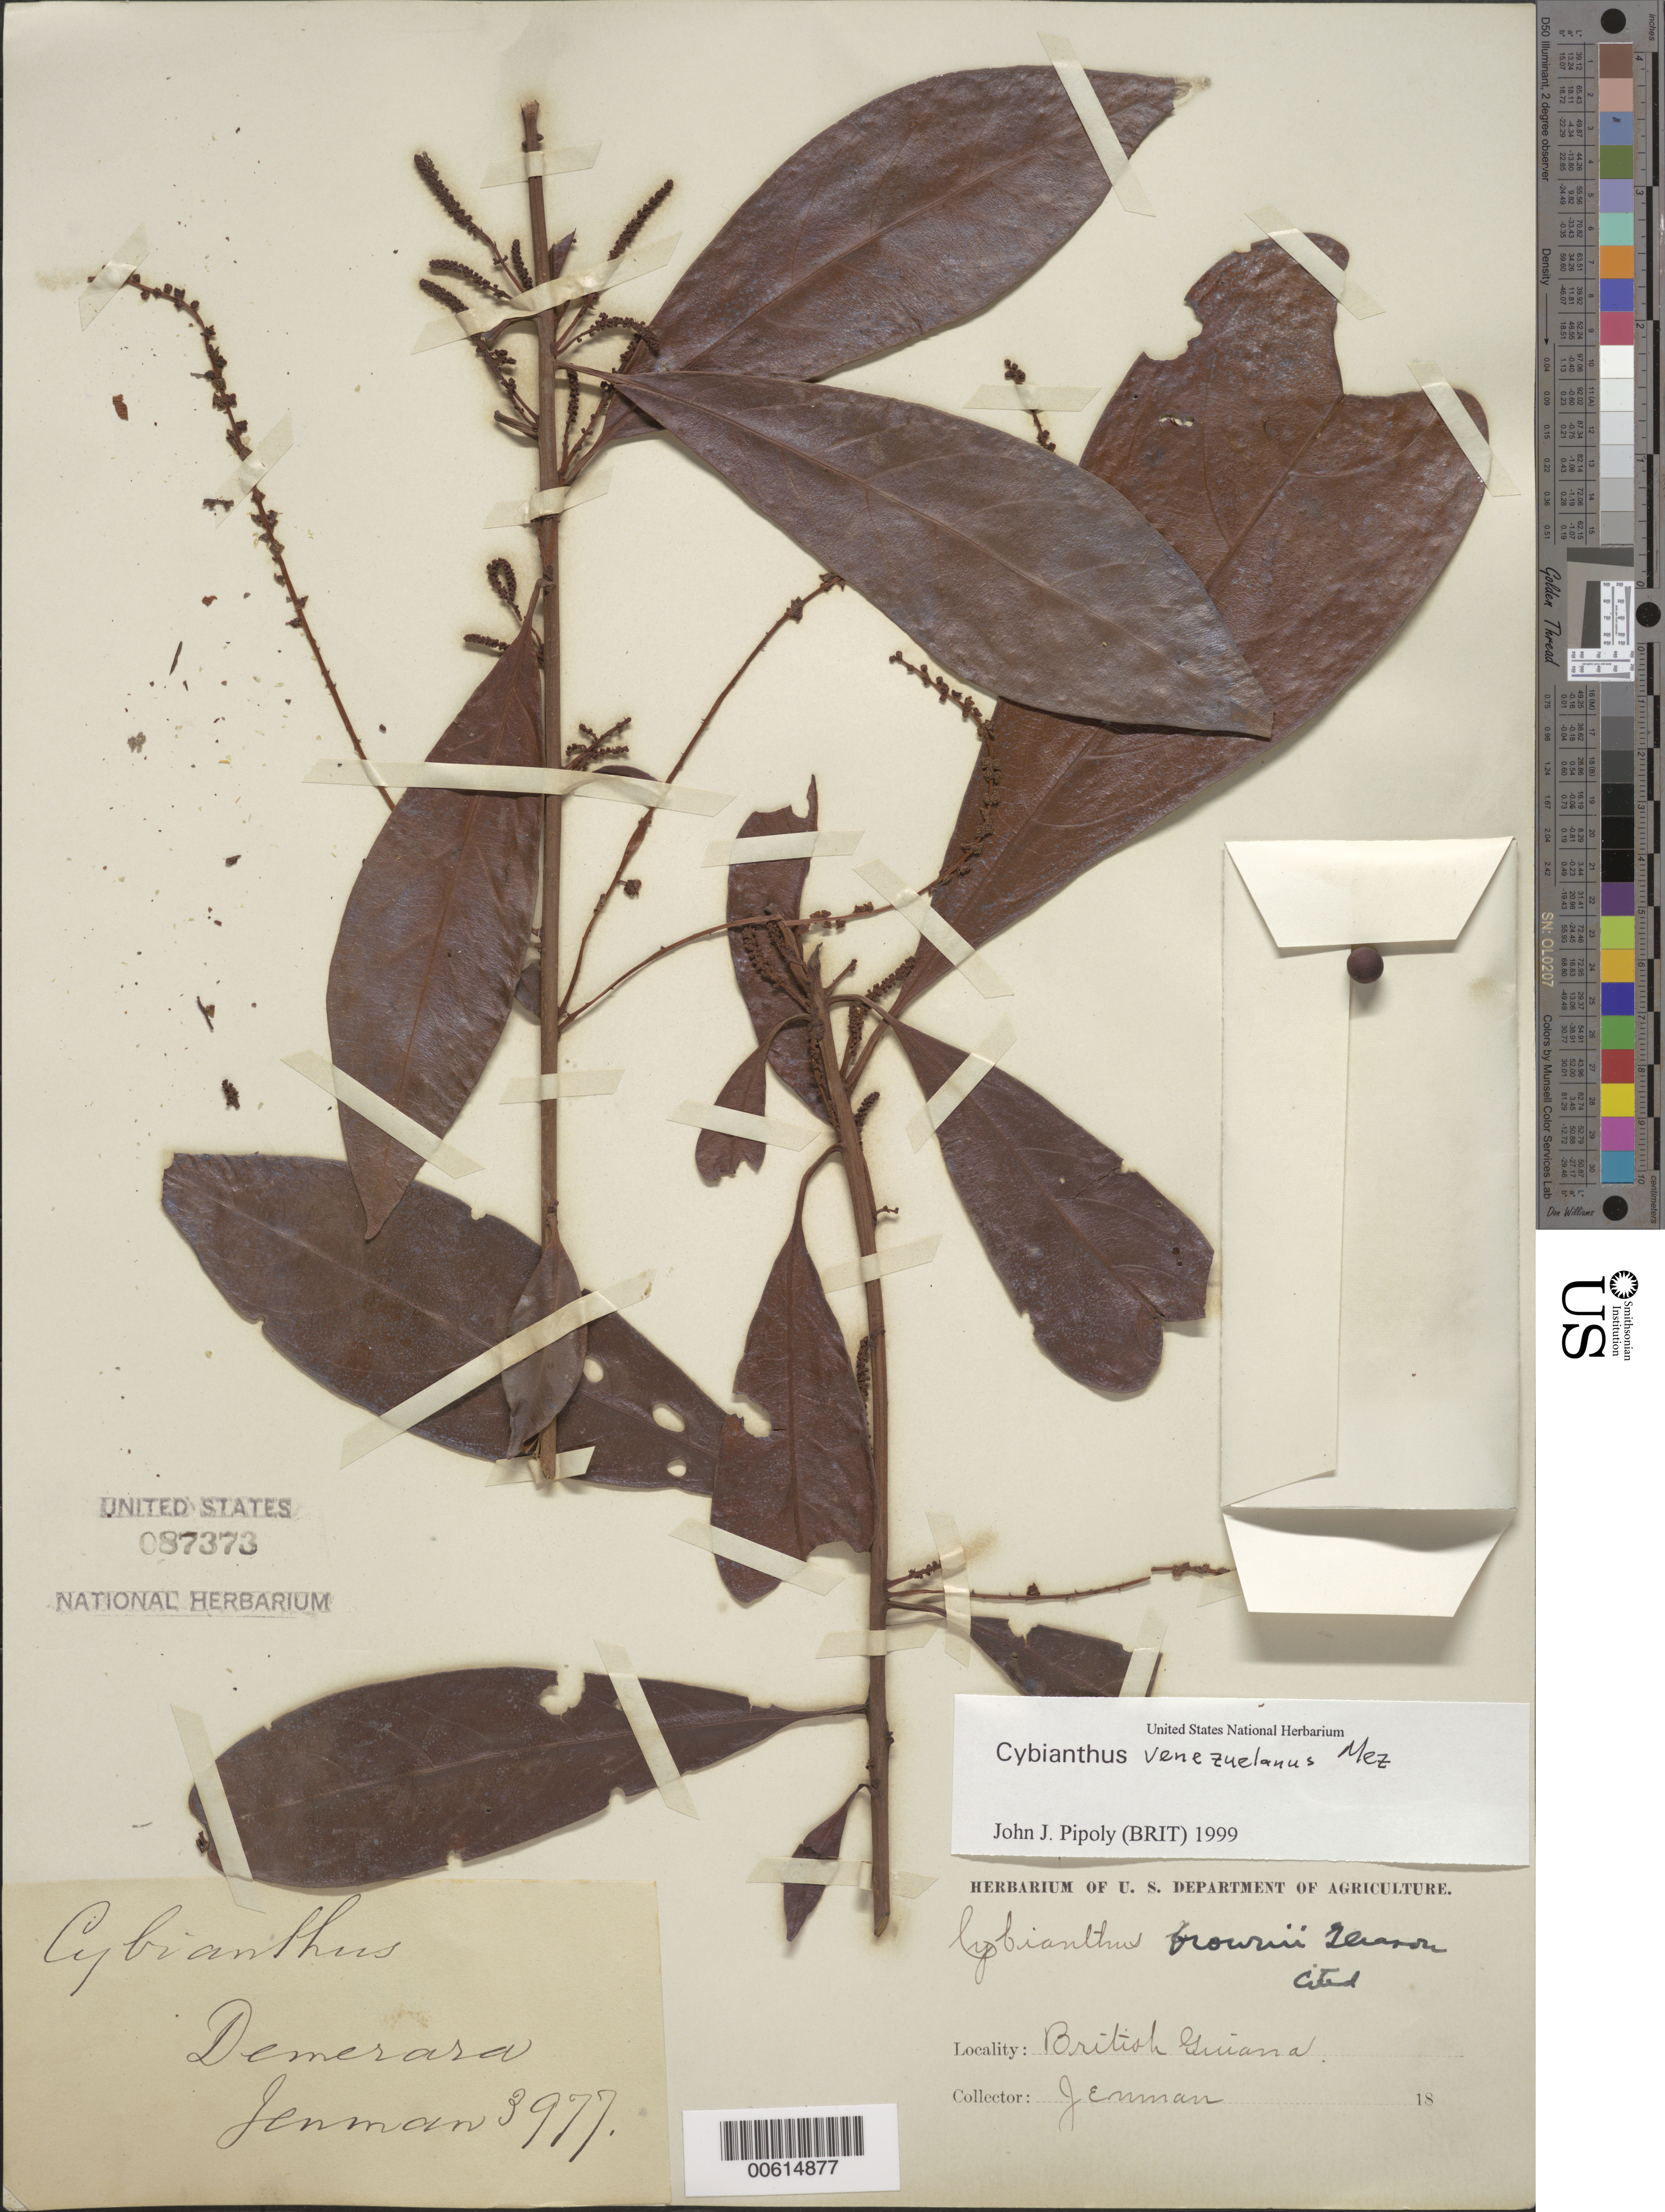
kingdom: Plantae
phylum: Tracheophyta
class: Magnoliopsida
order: Ericales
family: Primulaceae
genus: Cybianthus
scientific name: Cybianthus venezuelanus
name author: Mez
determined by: Pipoly, J. J., III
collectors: G. S. Jenman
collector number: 3977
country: Guyana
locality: Demerara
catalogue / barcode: US 87373